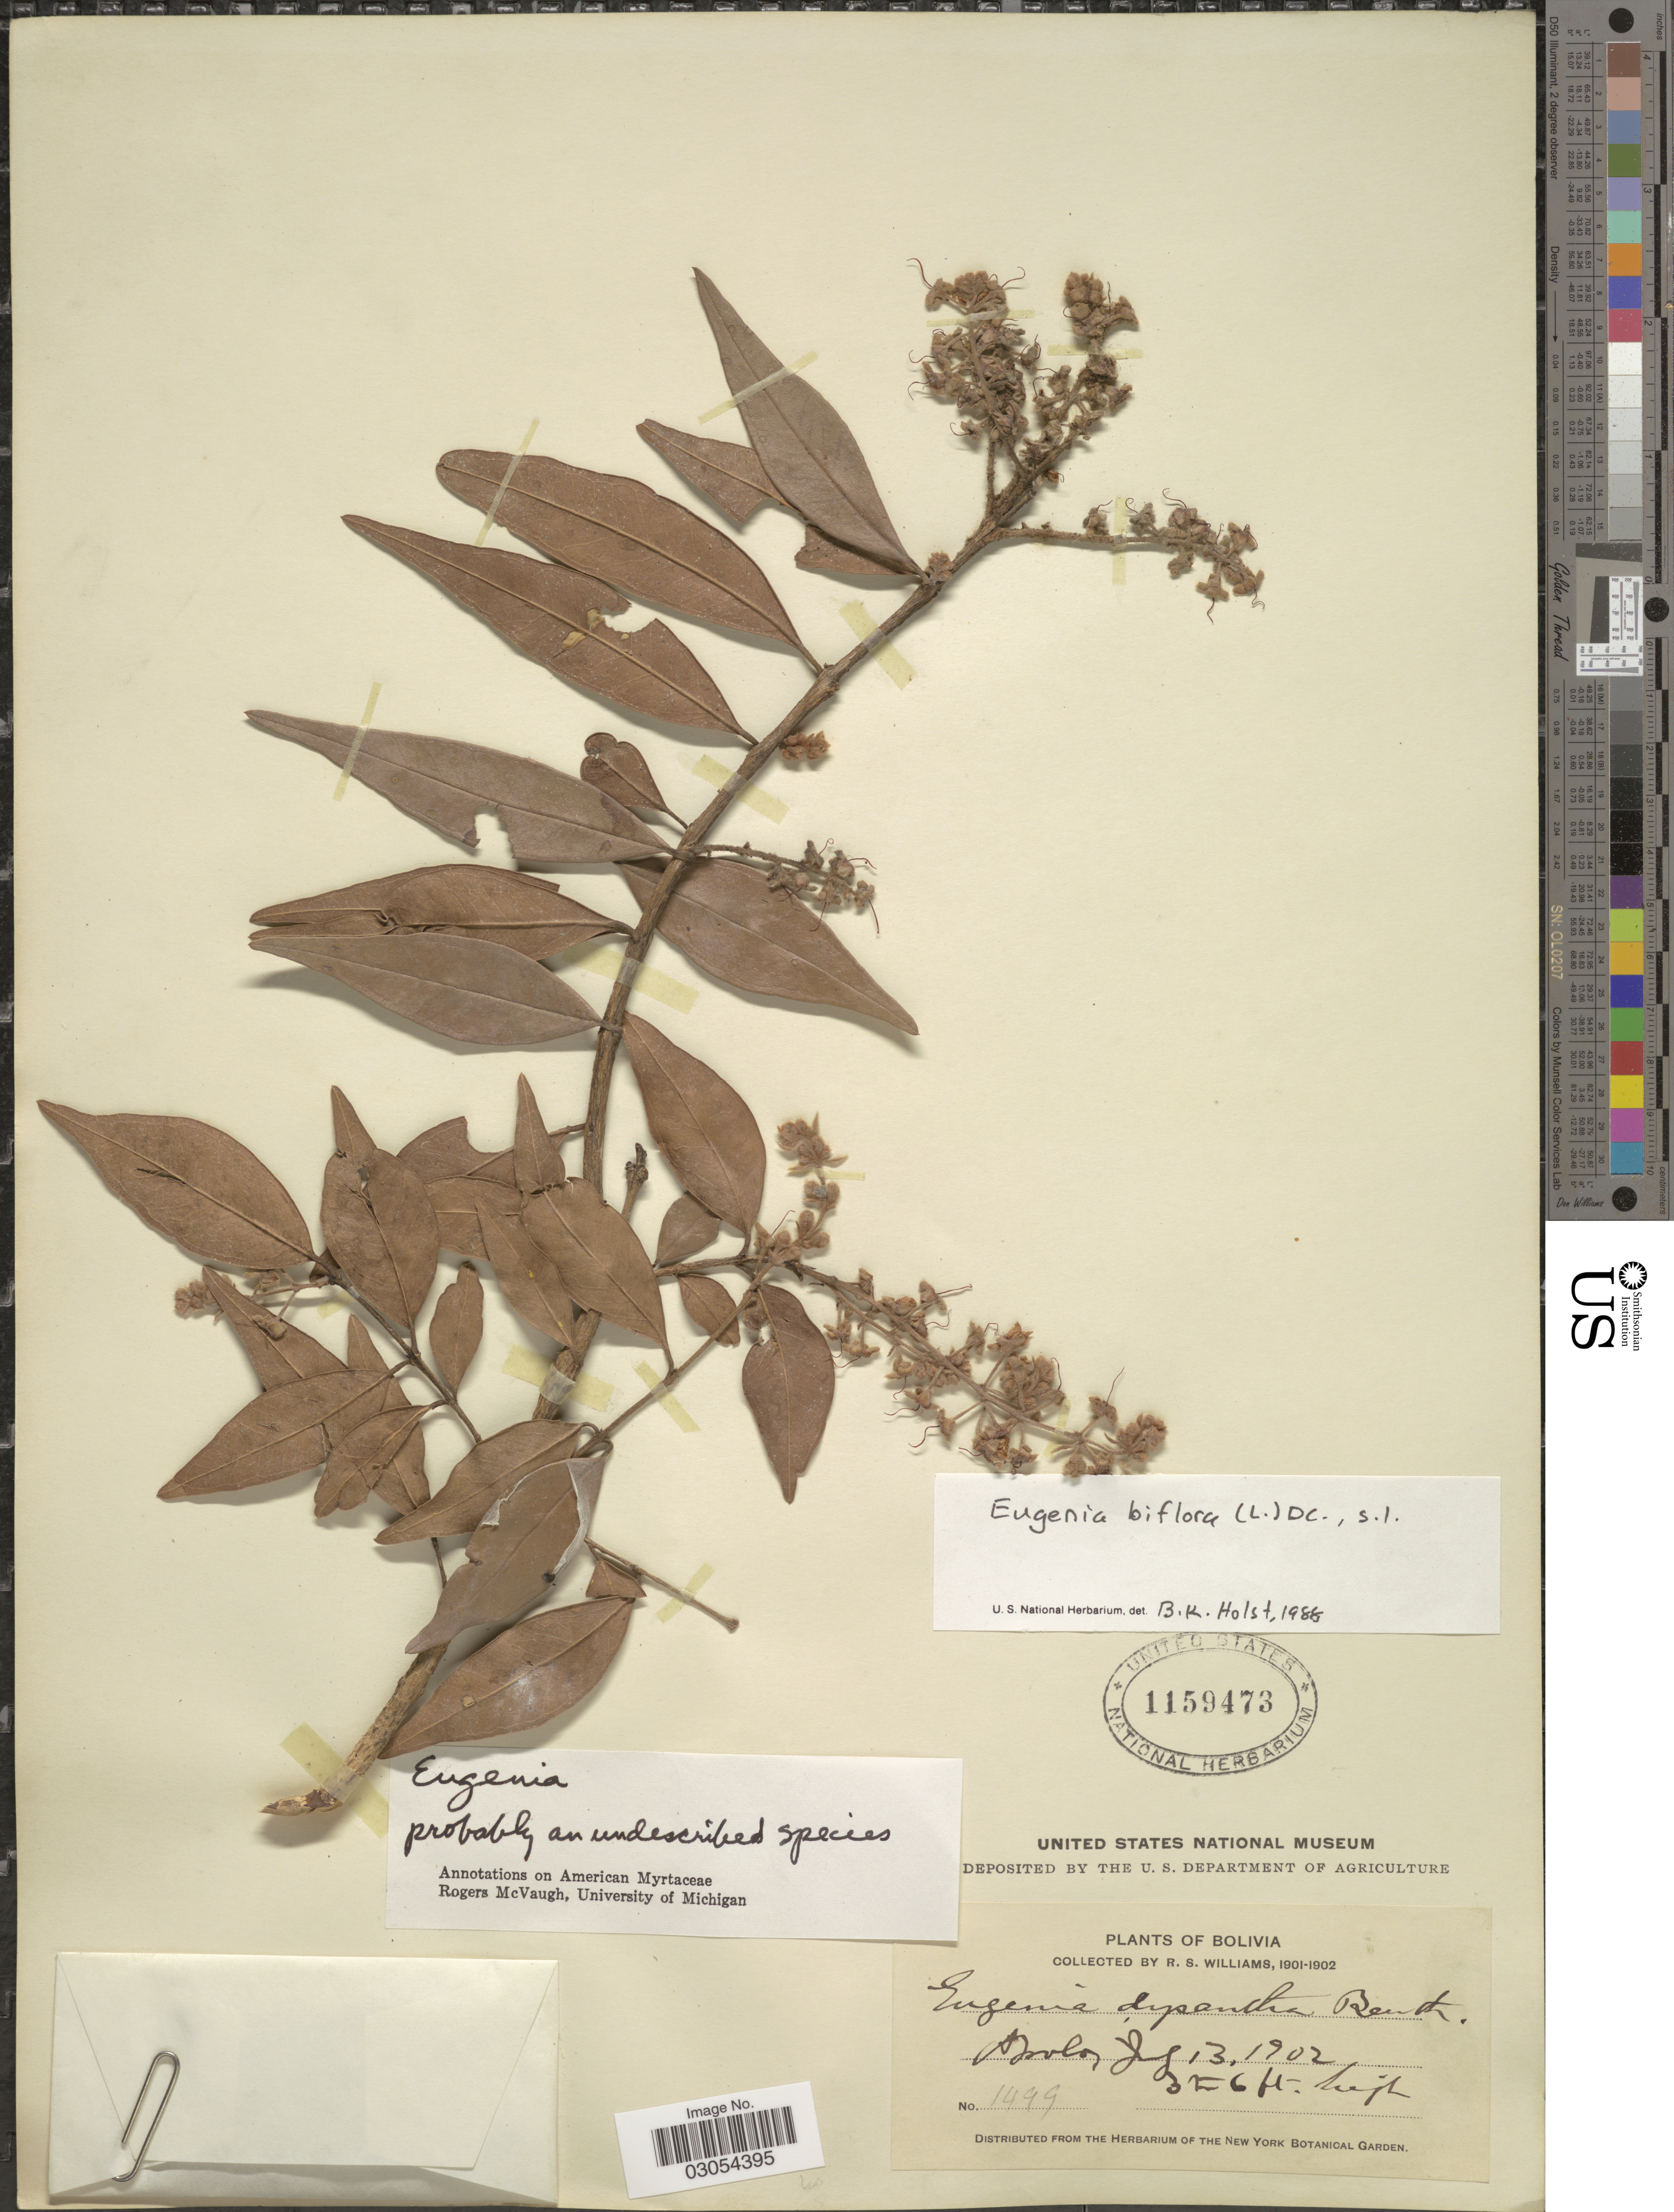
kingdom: Plantae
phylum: Tracheophyta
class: Magnoliopsida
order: Myrtales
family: Myrtaceae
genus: Eugenia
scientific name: Eugenia biflora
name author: (L.) DC.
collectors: R. S. Williams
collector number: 1499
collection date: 1902-07-03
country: Bolivia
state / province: La Paz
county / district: Franz Tamayo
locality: Apolo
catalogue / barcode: US 1159473